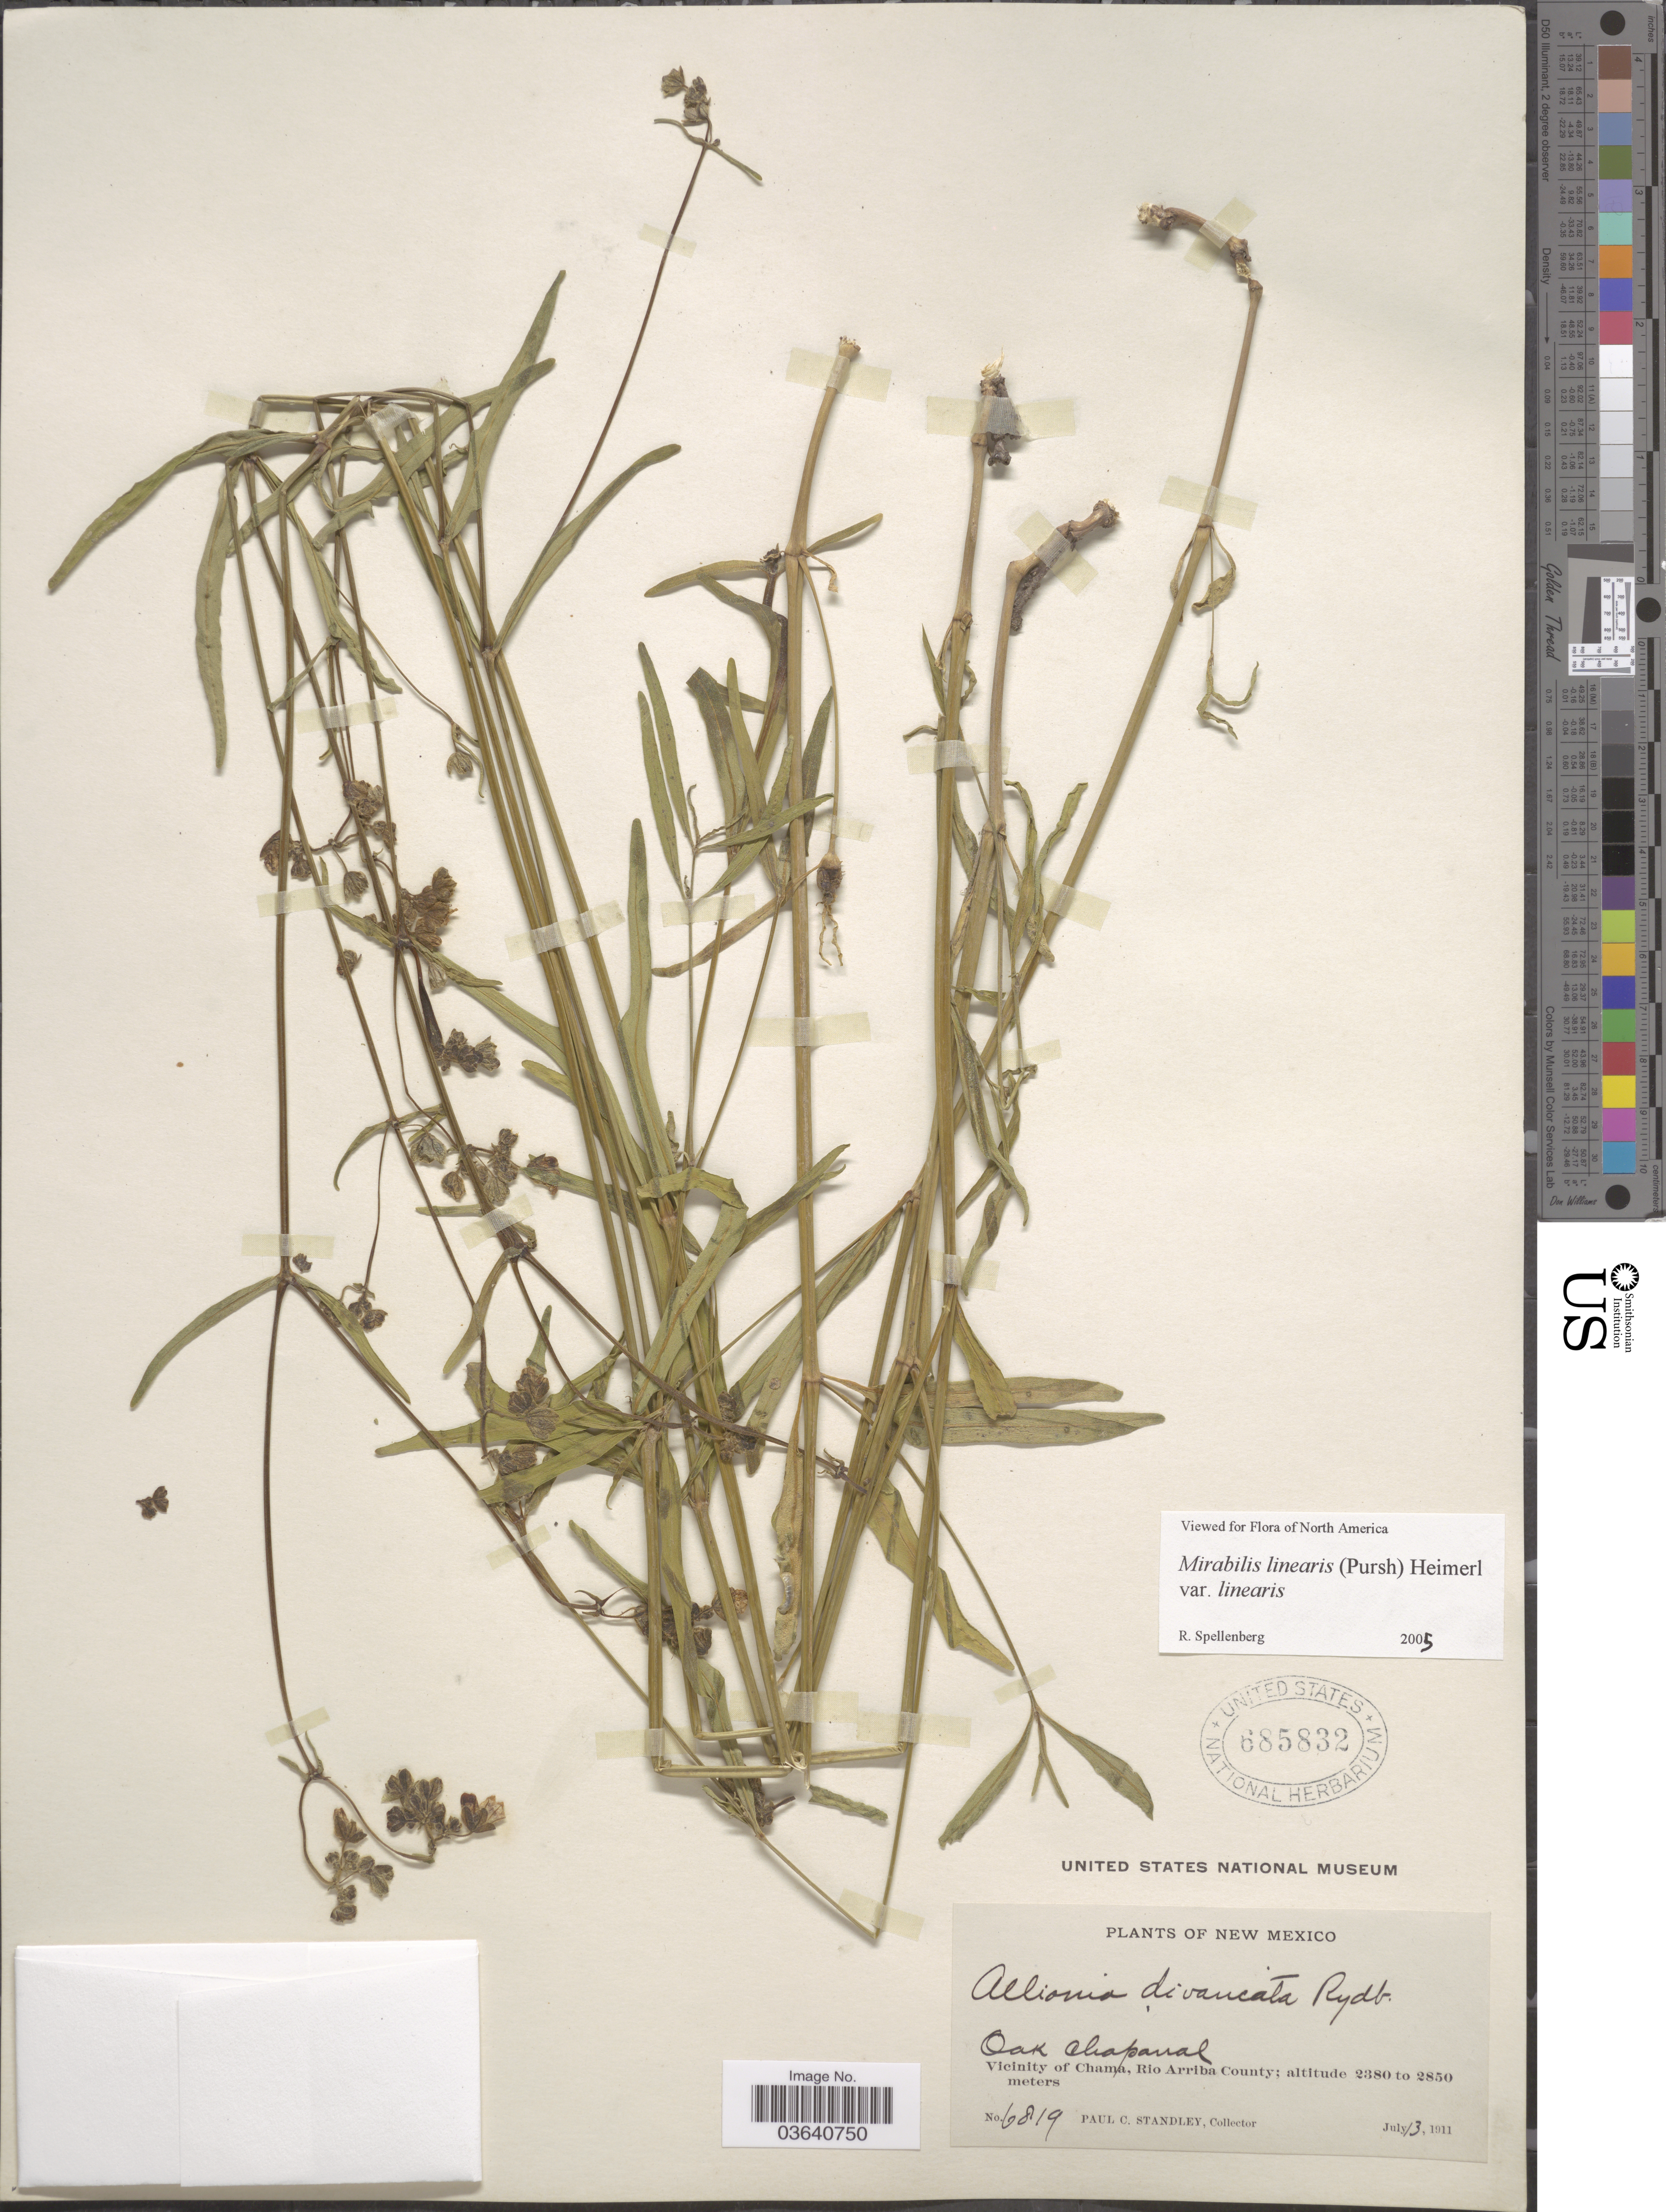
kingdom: Plantae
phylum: Tracheophyta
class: Magnoliopsida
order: Caryophyllales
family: Nyctaginaceae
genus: Mirabilis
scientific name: Mirabilis linearis var. linearis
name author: (Pursh) Heimerl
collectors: P. C. Standley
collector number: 6819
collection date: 1911-07-13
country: United States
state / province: New Mexico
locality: Oak chaparral. Vicinity of Chama, Rio Arriba County.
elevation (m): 2380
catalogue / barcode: US 685832